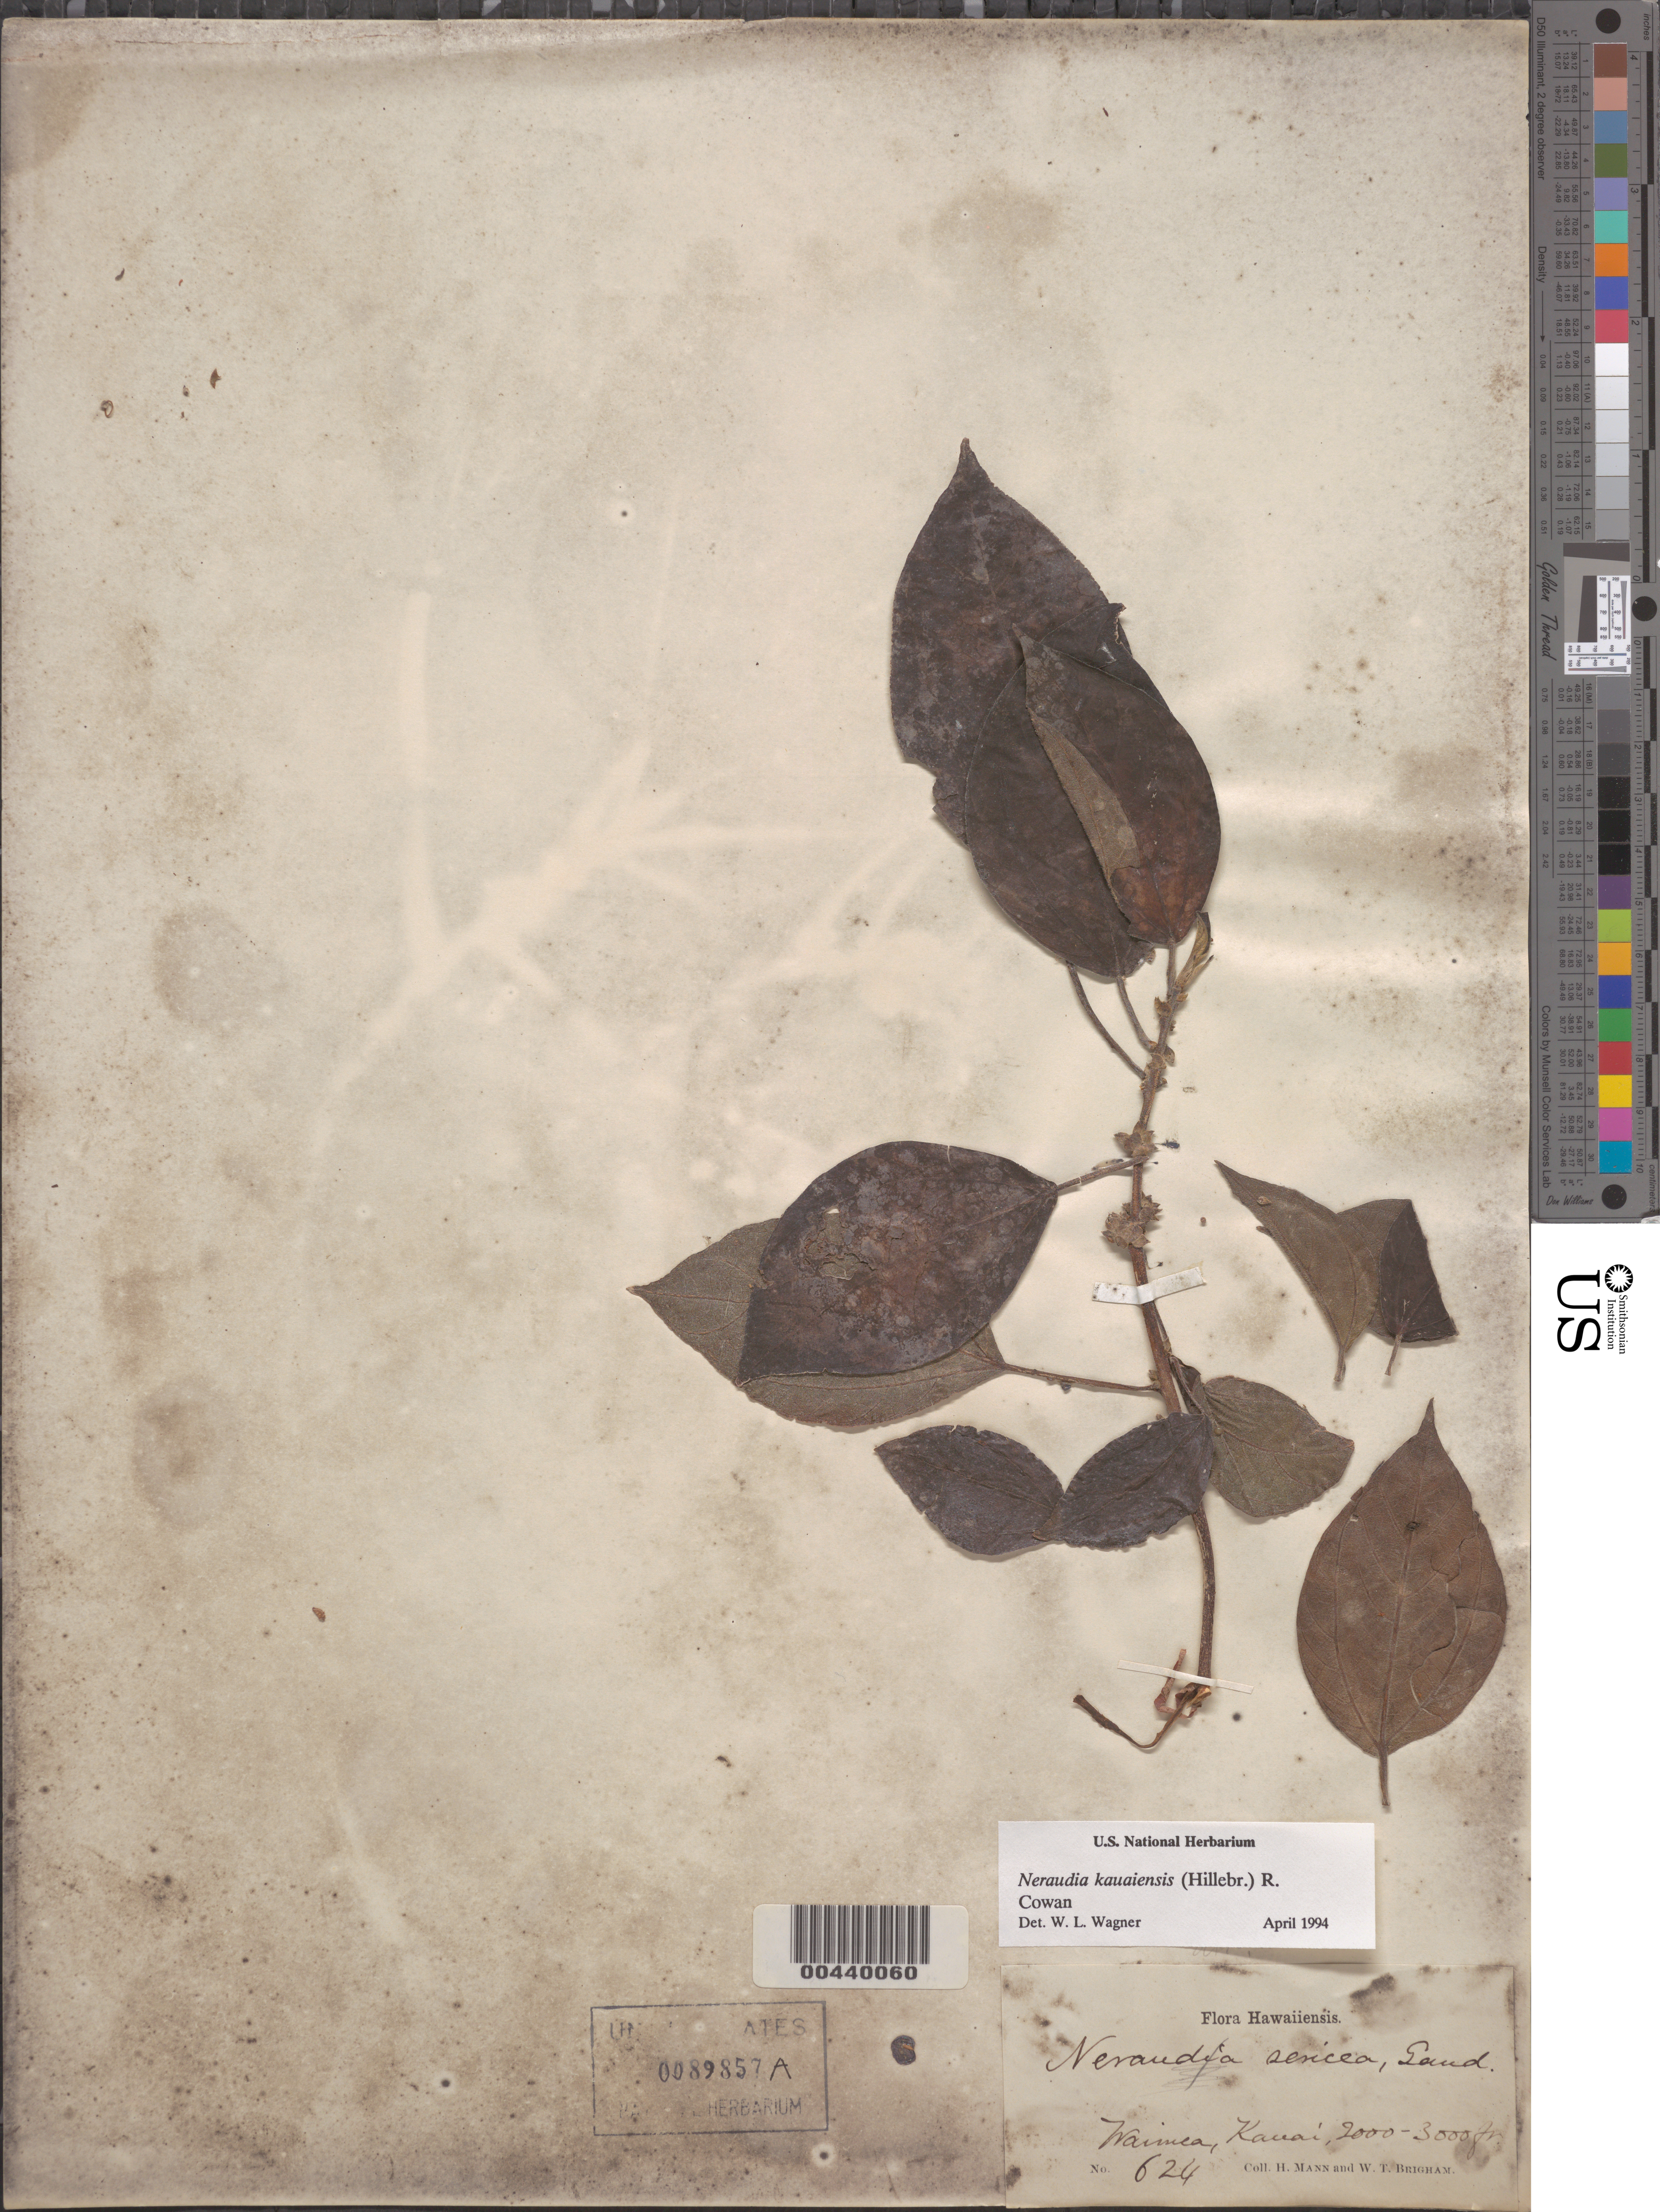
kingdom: Plantae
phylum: Tracheophyta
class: Magnoliopsida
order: Rosales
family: Urticaceae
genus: Neraudia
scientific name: Neraudia kauaiensis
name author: (Hillebr.) R.S. Cowan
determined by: Wagner, W. L., (BOT), Smithsonian Institution - National Museum of Natural History (UNITED STATES)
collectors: H. Mann & W. T. Brigham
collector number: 624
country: United States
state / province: Hawaii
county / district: Kauai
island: Kaua'i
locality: Waimea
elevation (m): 610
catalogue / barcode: US 89857